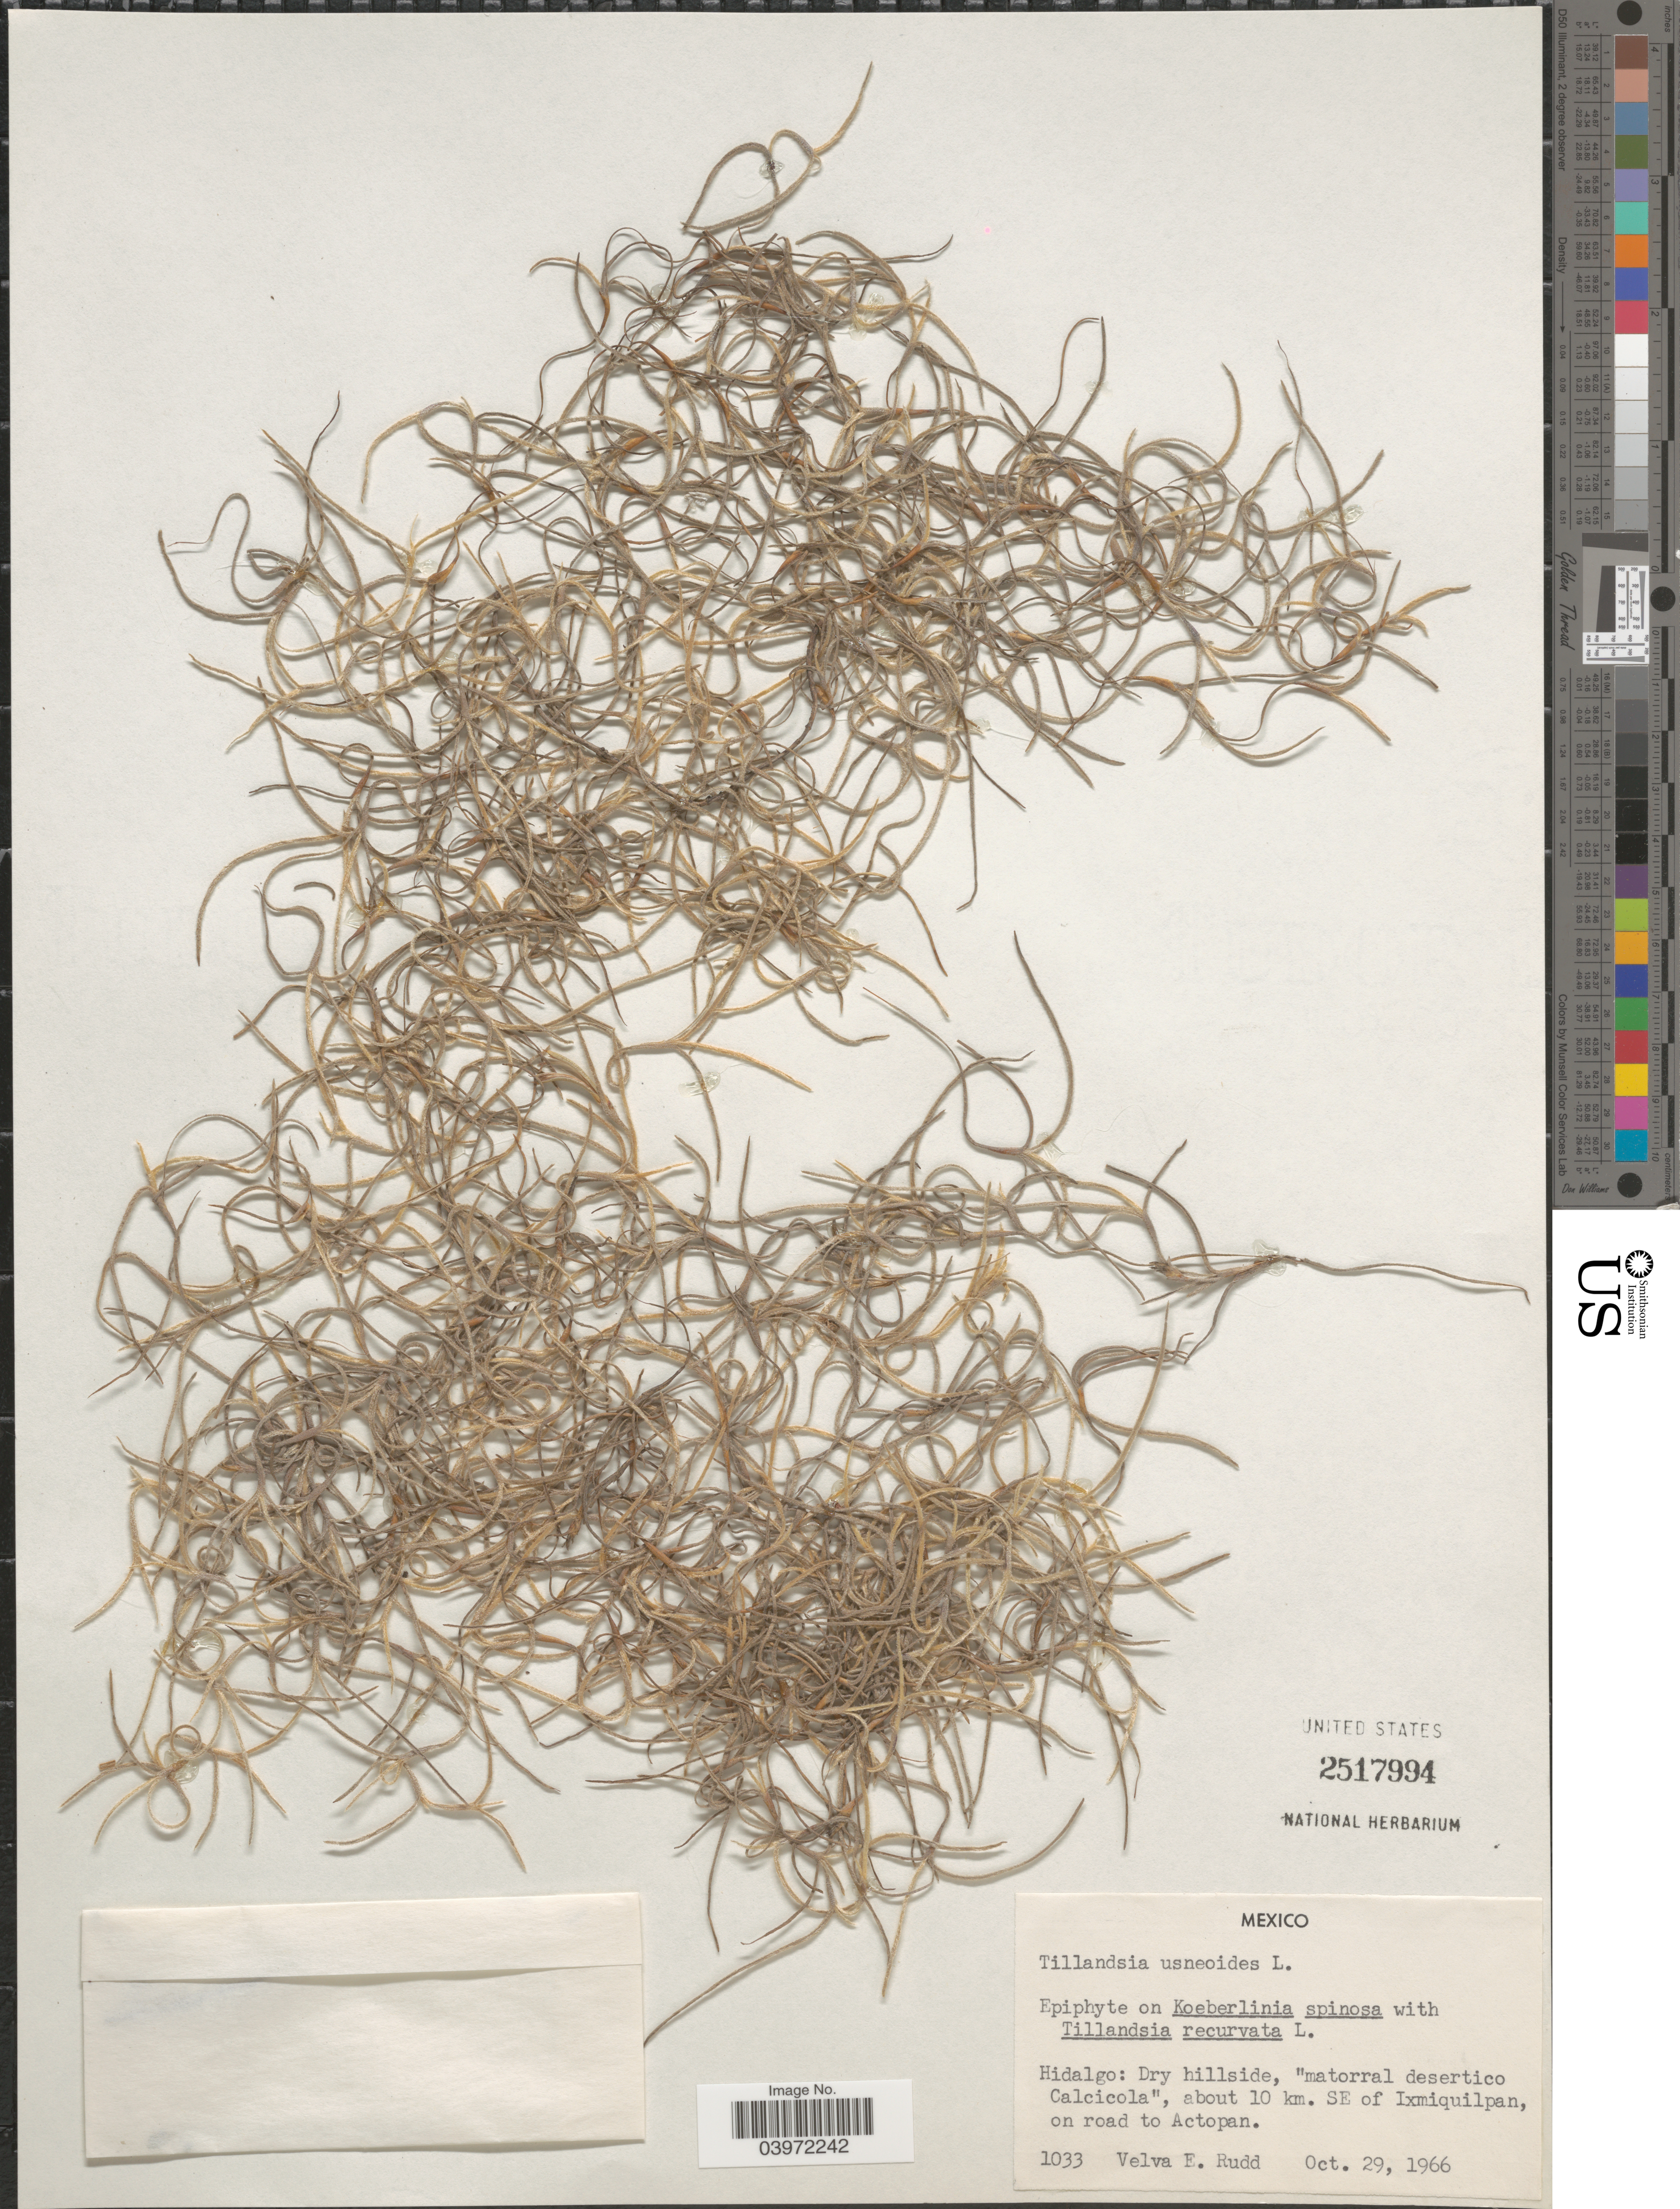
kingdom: Plantae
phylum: Tracheophyta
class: Liliopsida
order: Poales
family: Bromeliaceae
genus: Tillandsia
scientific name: Tillandsia usneoides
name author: (L.) L.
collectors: V. E. Rudd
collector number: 1033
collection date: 1966-10-29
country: Mexico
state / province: Hidalgo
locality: Dry hillside, "matorral desertico Calcicola", about 10 km. SE of Ixmiquilpan, on road to Actopan.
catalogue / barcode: US 2517994